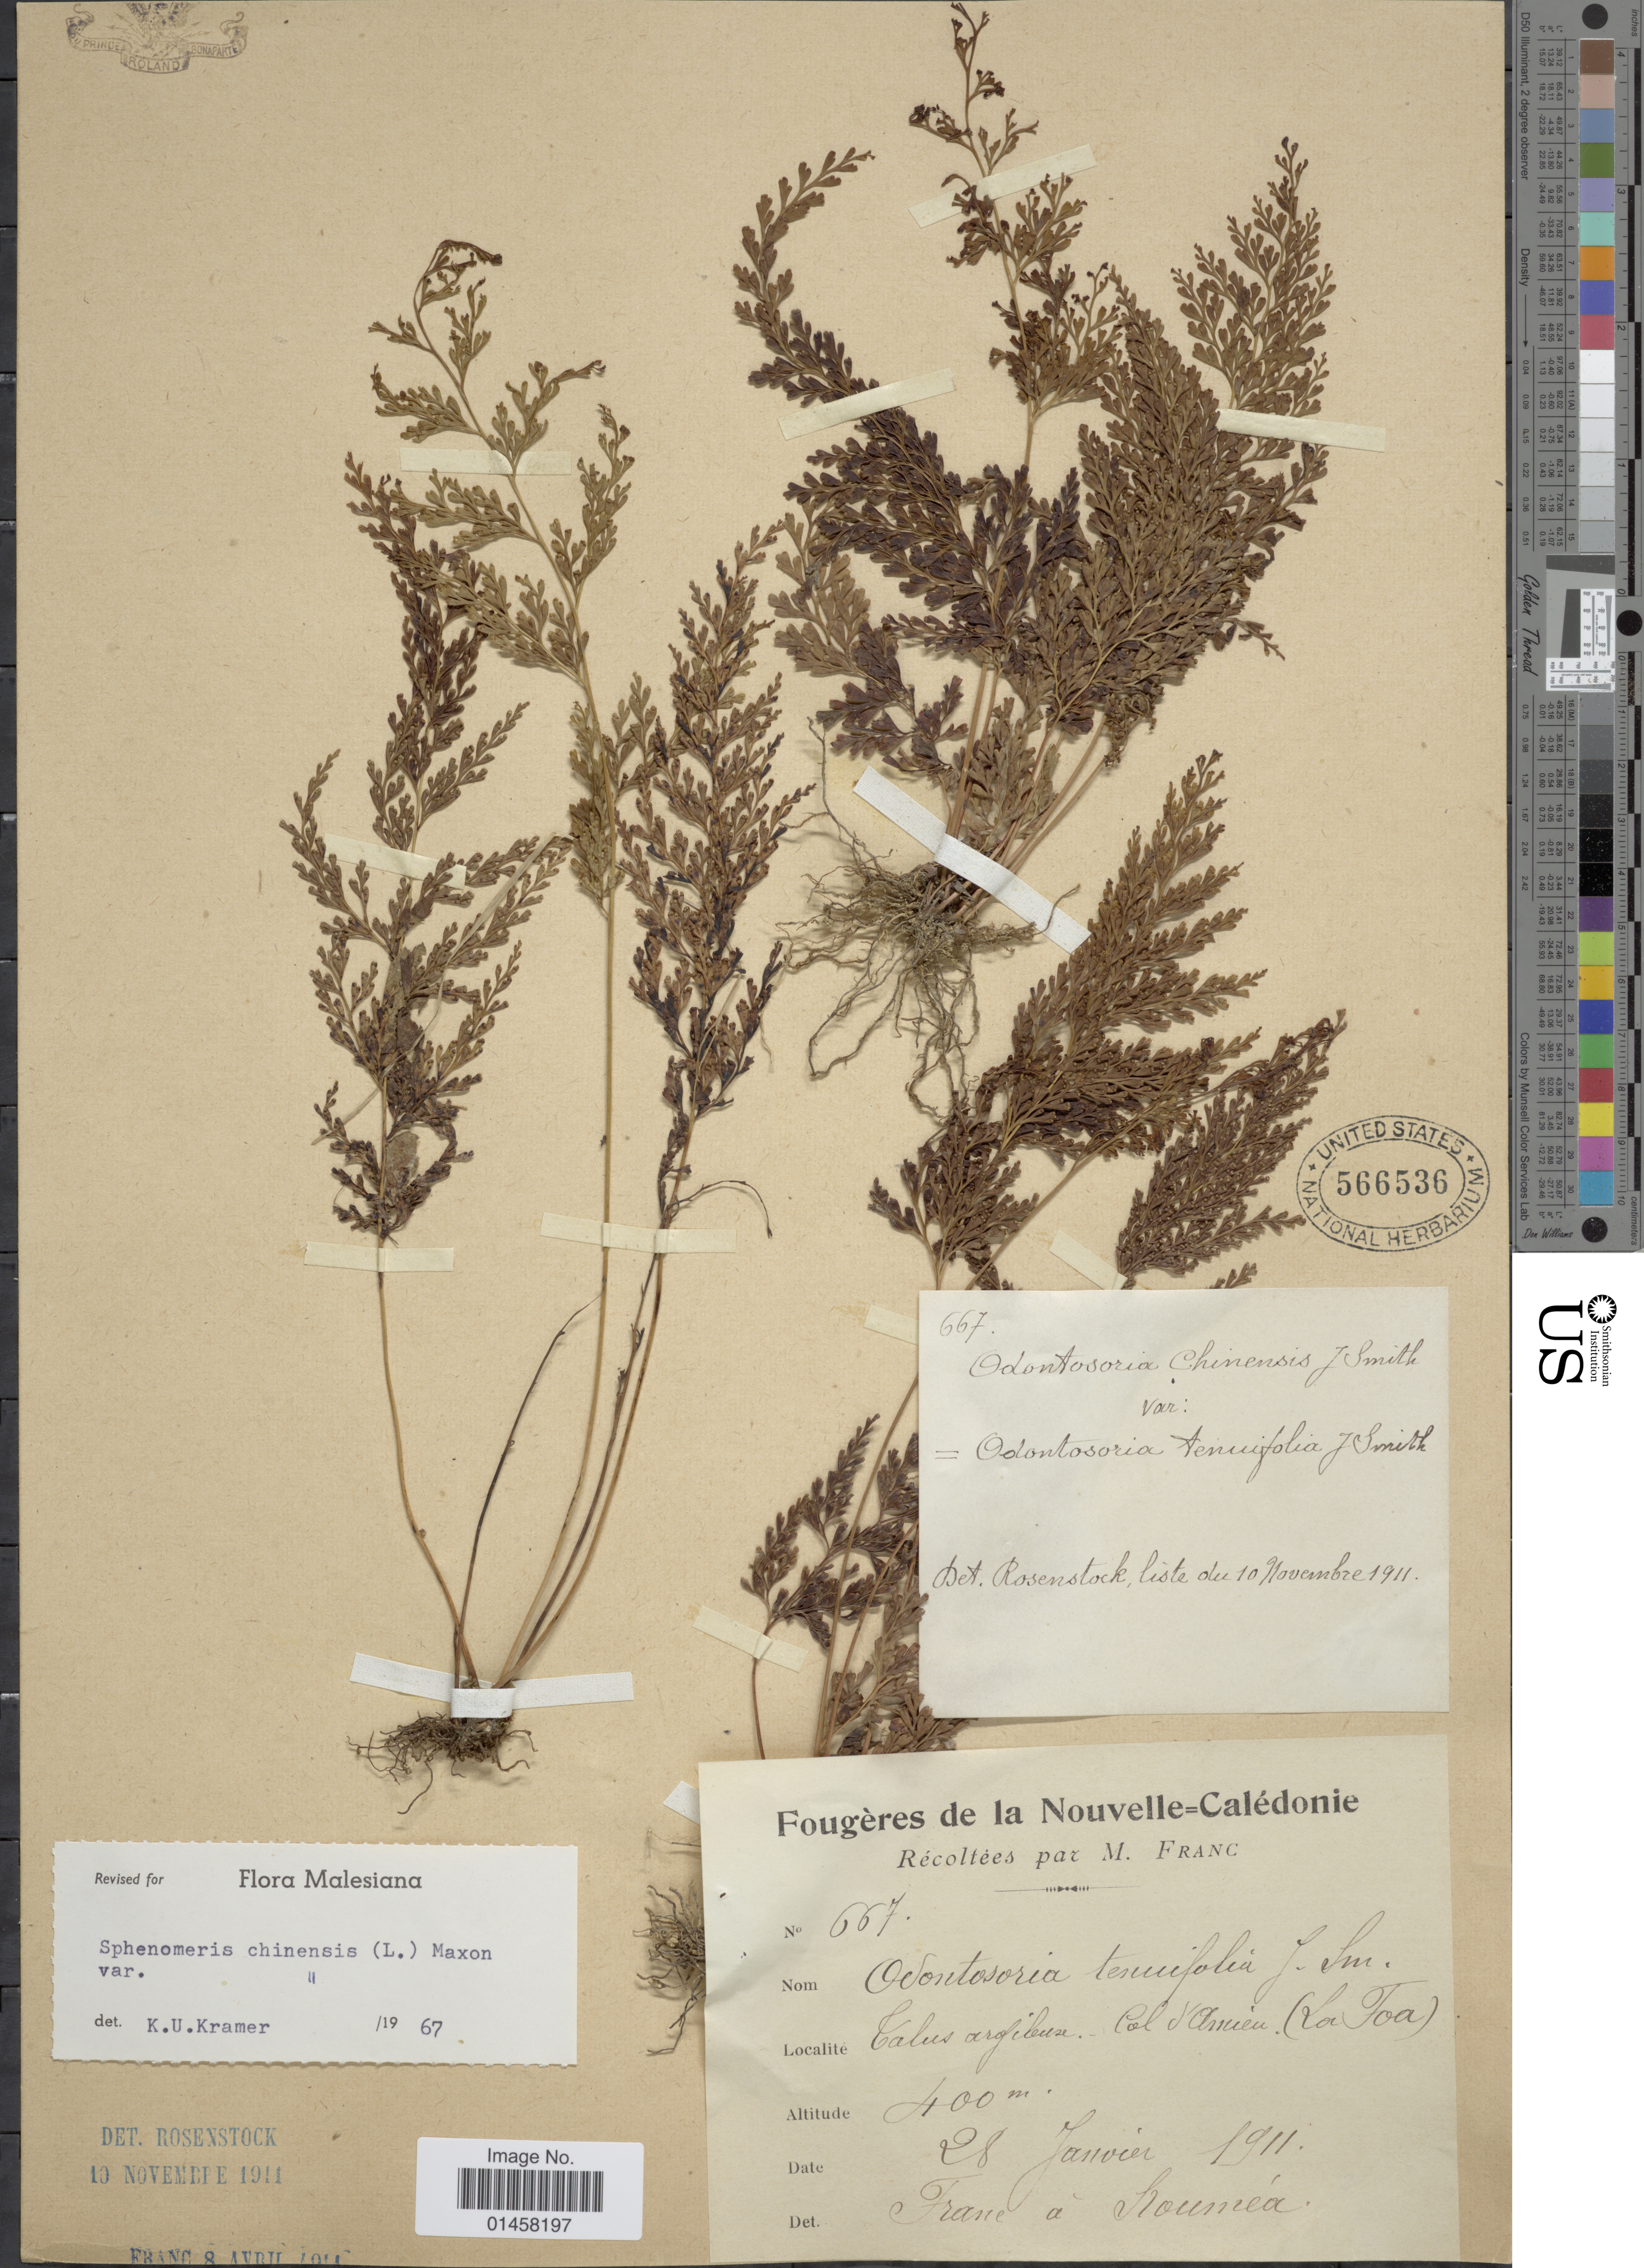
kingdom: Plantae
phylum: Tracheophyta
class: Polypodiopsida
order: Polypodiales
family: Lindsaeaceae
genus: Sphenomeris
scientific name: Sphenomeris chinensis var. chinensis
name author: (L.) Maxon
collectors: M. Franc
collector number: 667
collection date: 1911-01-28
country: New Caledonia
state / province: South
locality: Calus argileuse, Col d'Amieu ( La Foa)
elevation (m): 400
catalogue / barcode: US 566536